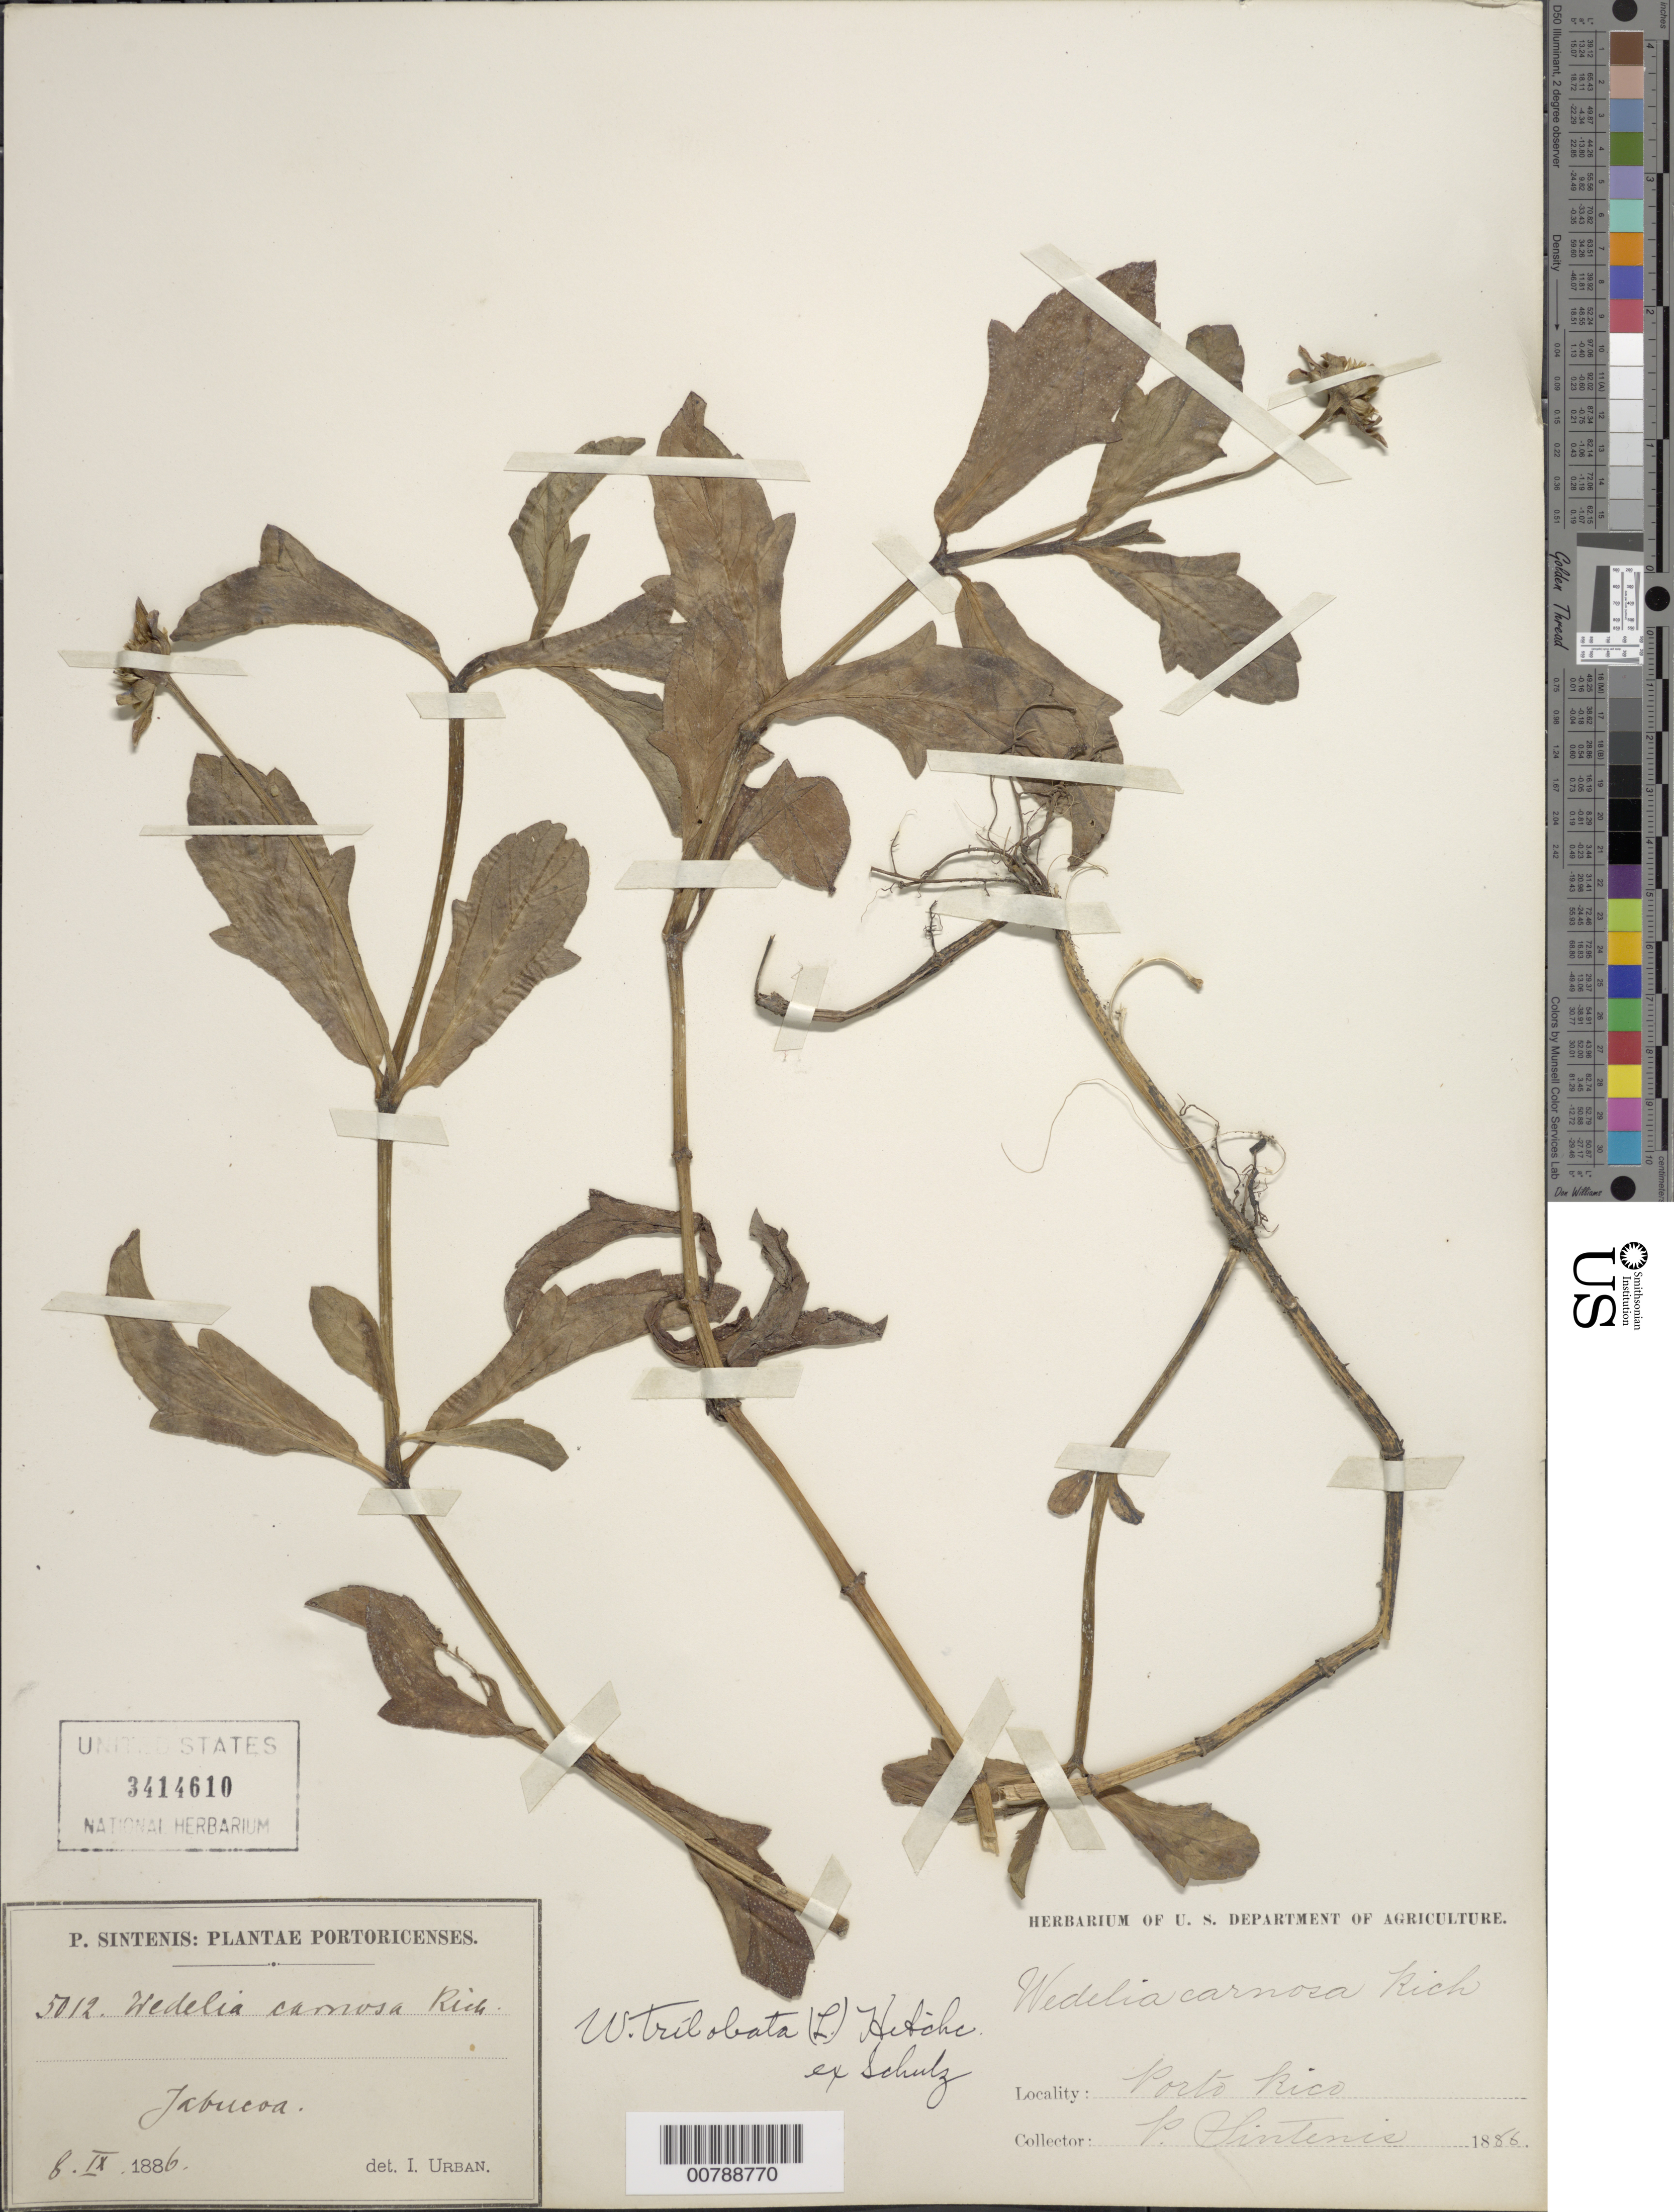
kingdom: Plantae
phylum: Tracheophyta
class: Magnoliopsida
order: Asterales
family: Asteraceae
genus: Sphagneticola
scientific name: Sphagneticola trilobata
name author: (L.) Pruski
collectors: P. Sintenis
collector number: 5012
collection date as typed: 08 Sep 1886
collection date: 1886-09-08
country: Puerto Rico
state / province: Yabucoa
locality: Yabucoa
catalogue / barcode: US 3414610